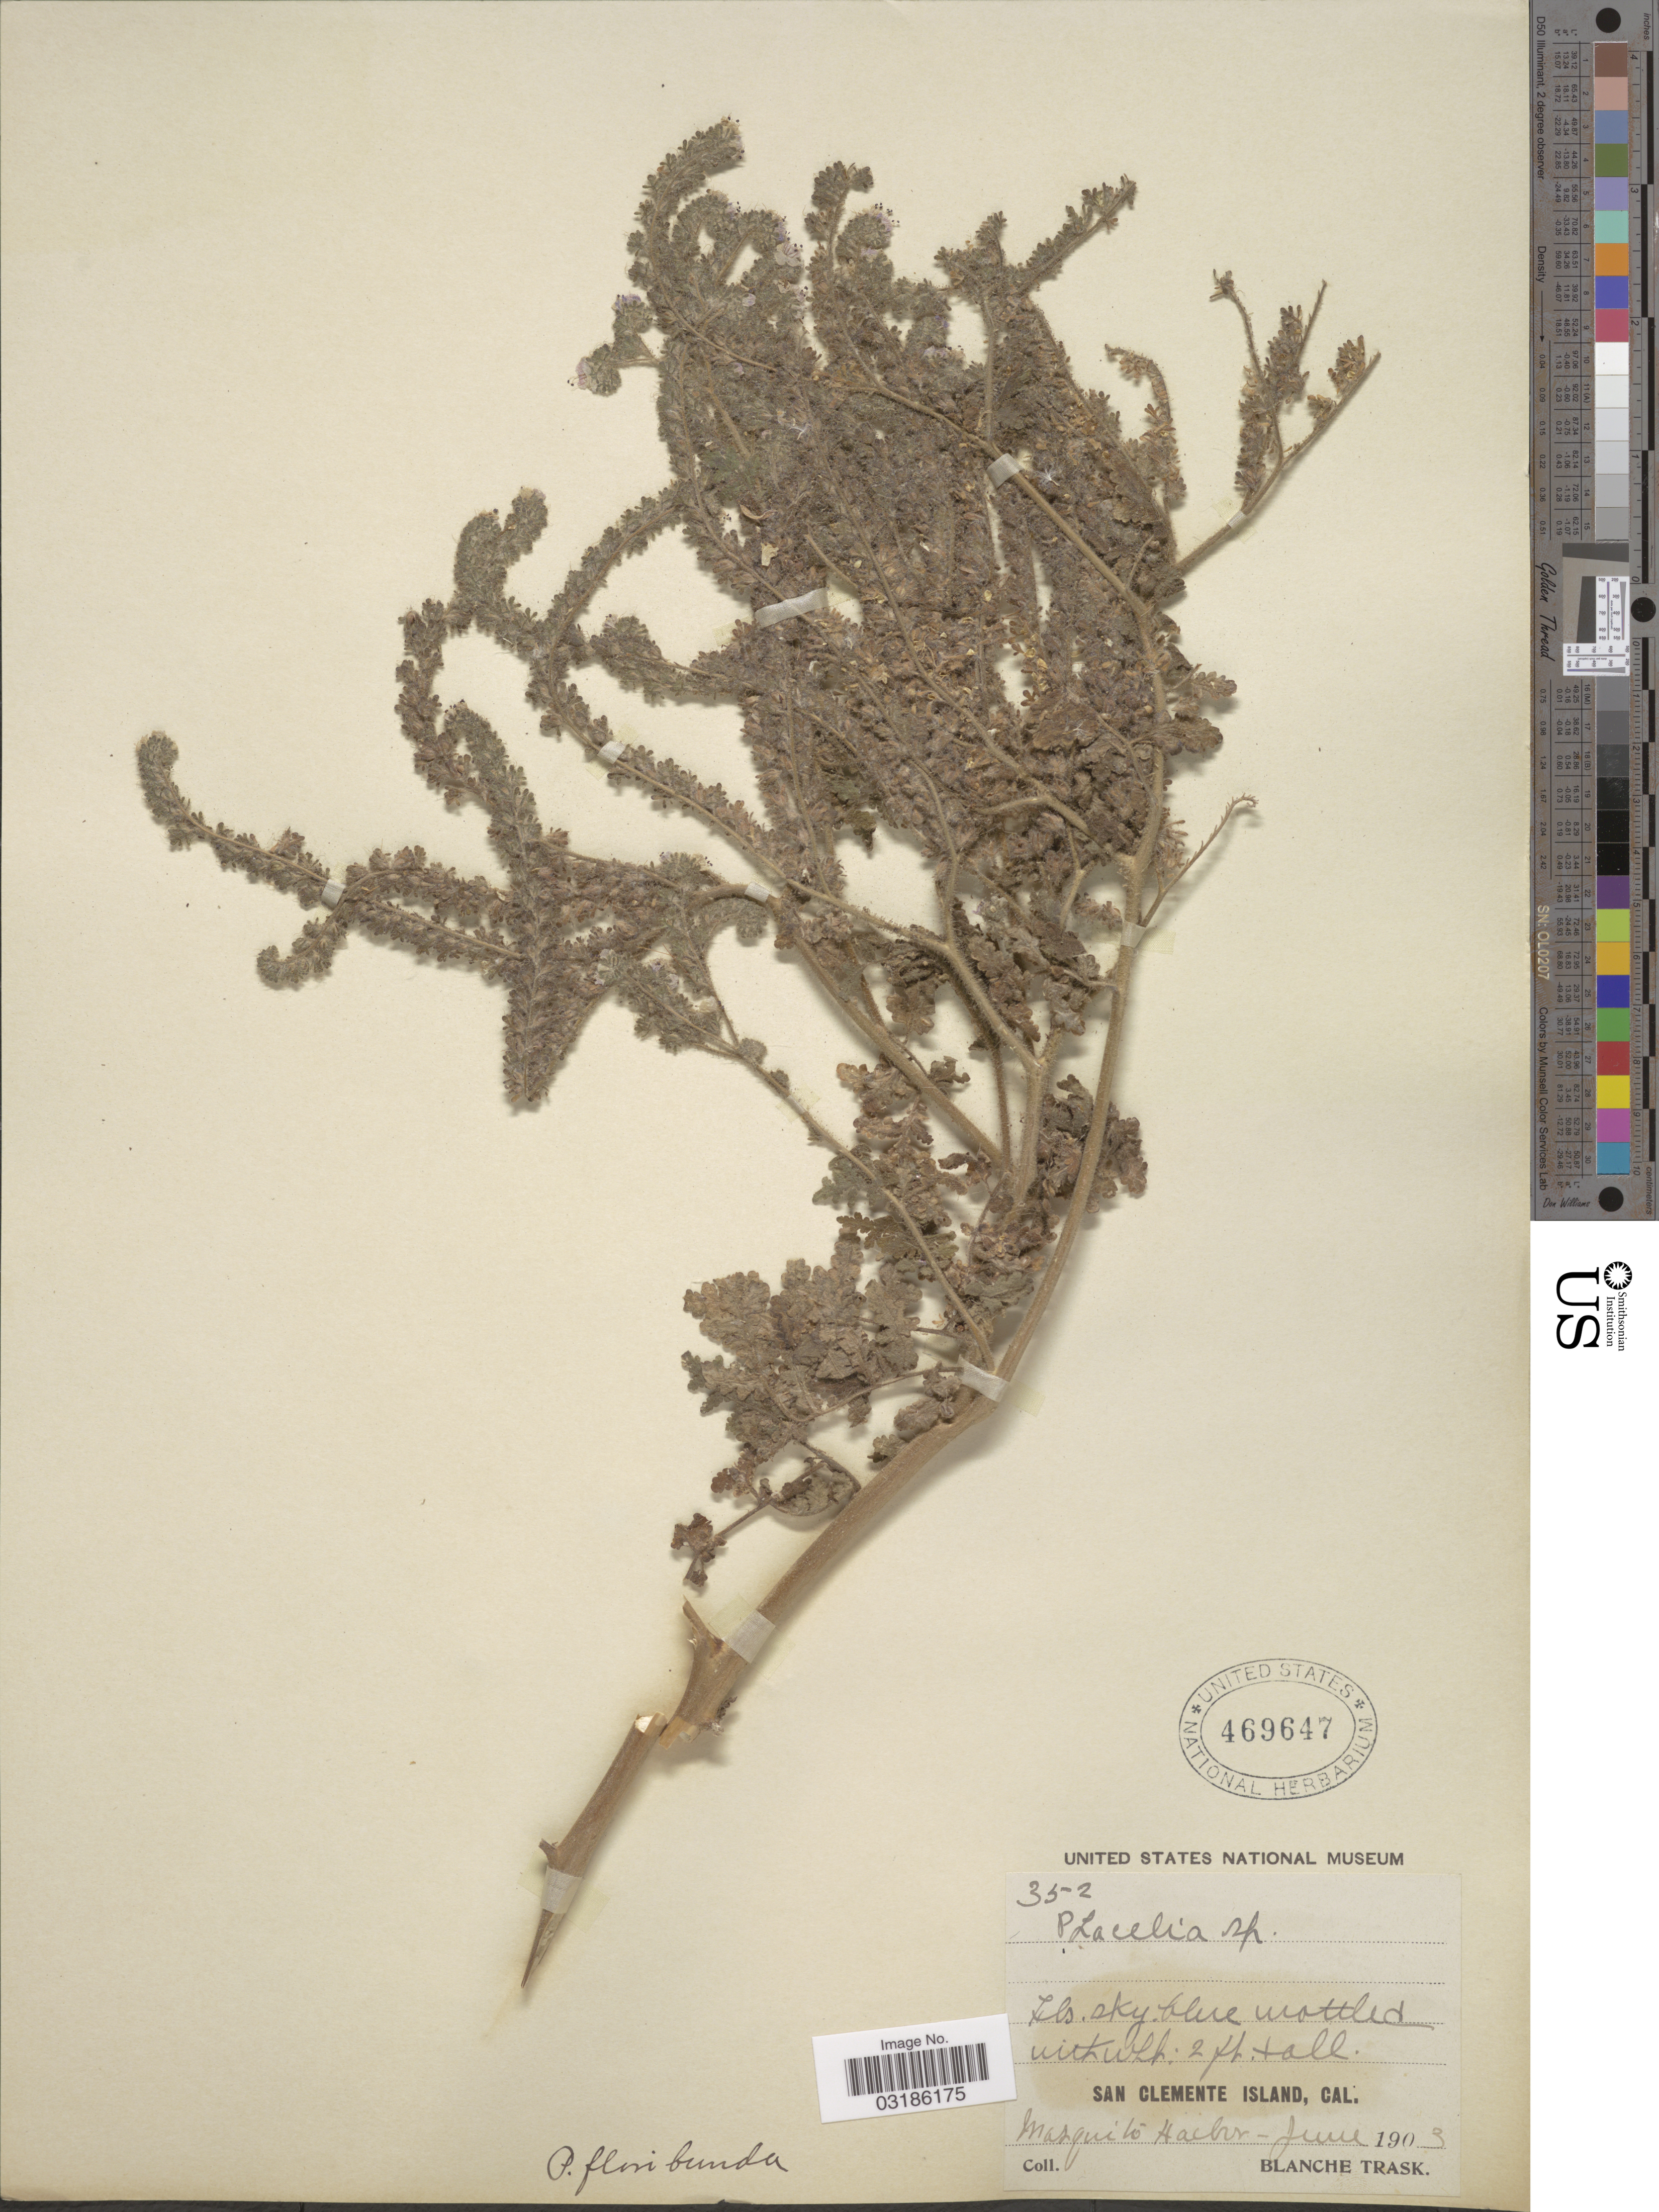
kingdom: Plantae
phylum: Tracheophyta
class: Magnoliopsida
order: Boraginales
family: Hydrophyllaceae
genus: Phacelia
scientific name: Phacelia floribunda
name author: Greene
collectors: B. Trask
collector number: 352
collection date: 1903-06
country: United States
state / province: California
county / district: Los Angeles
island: San Clemente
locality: San Clemente Island.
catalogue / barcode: US 469647